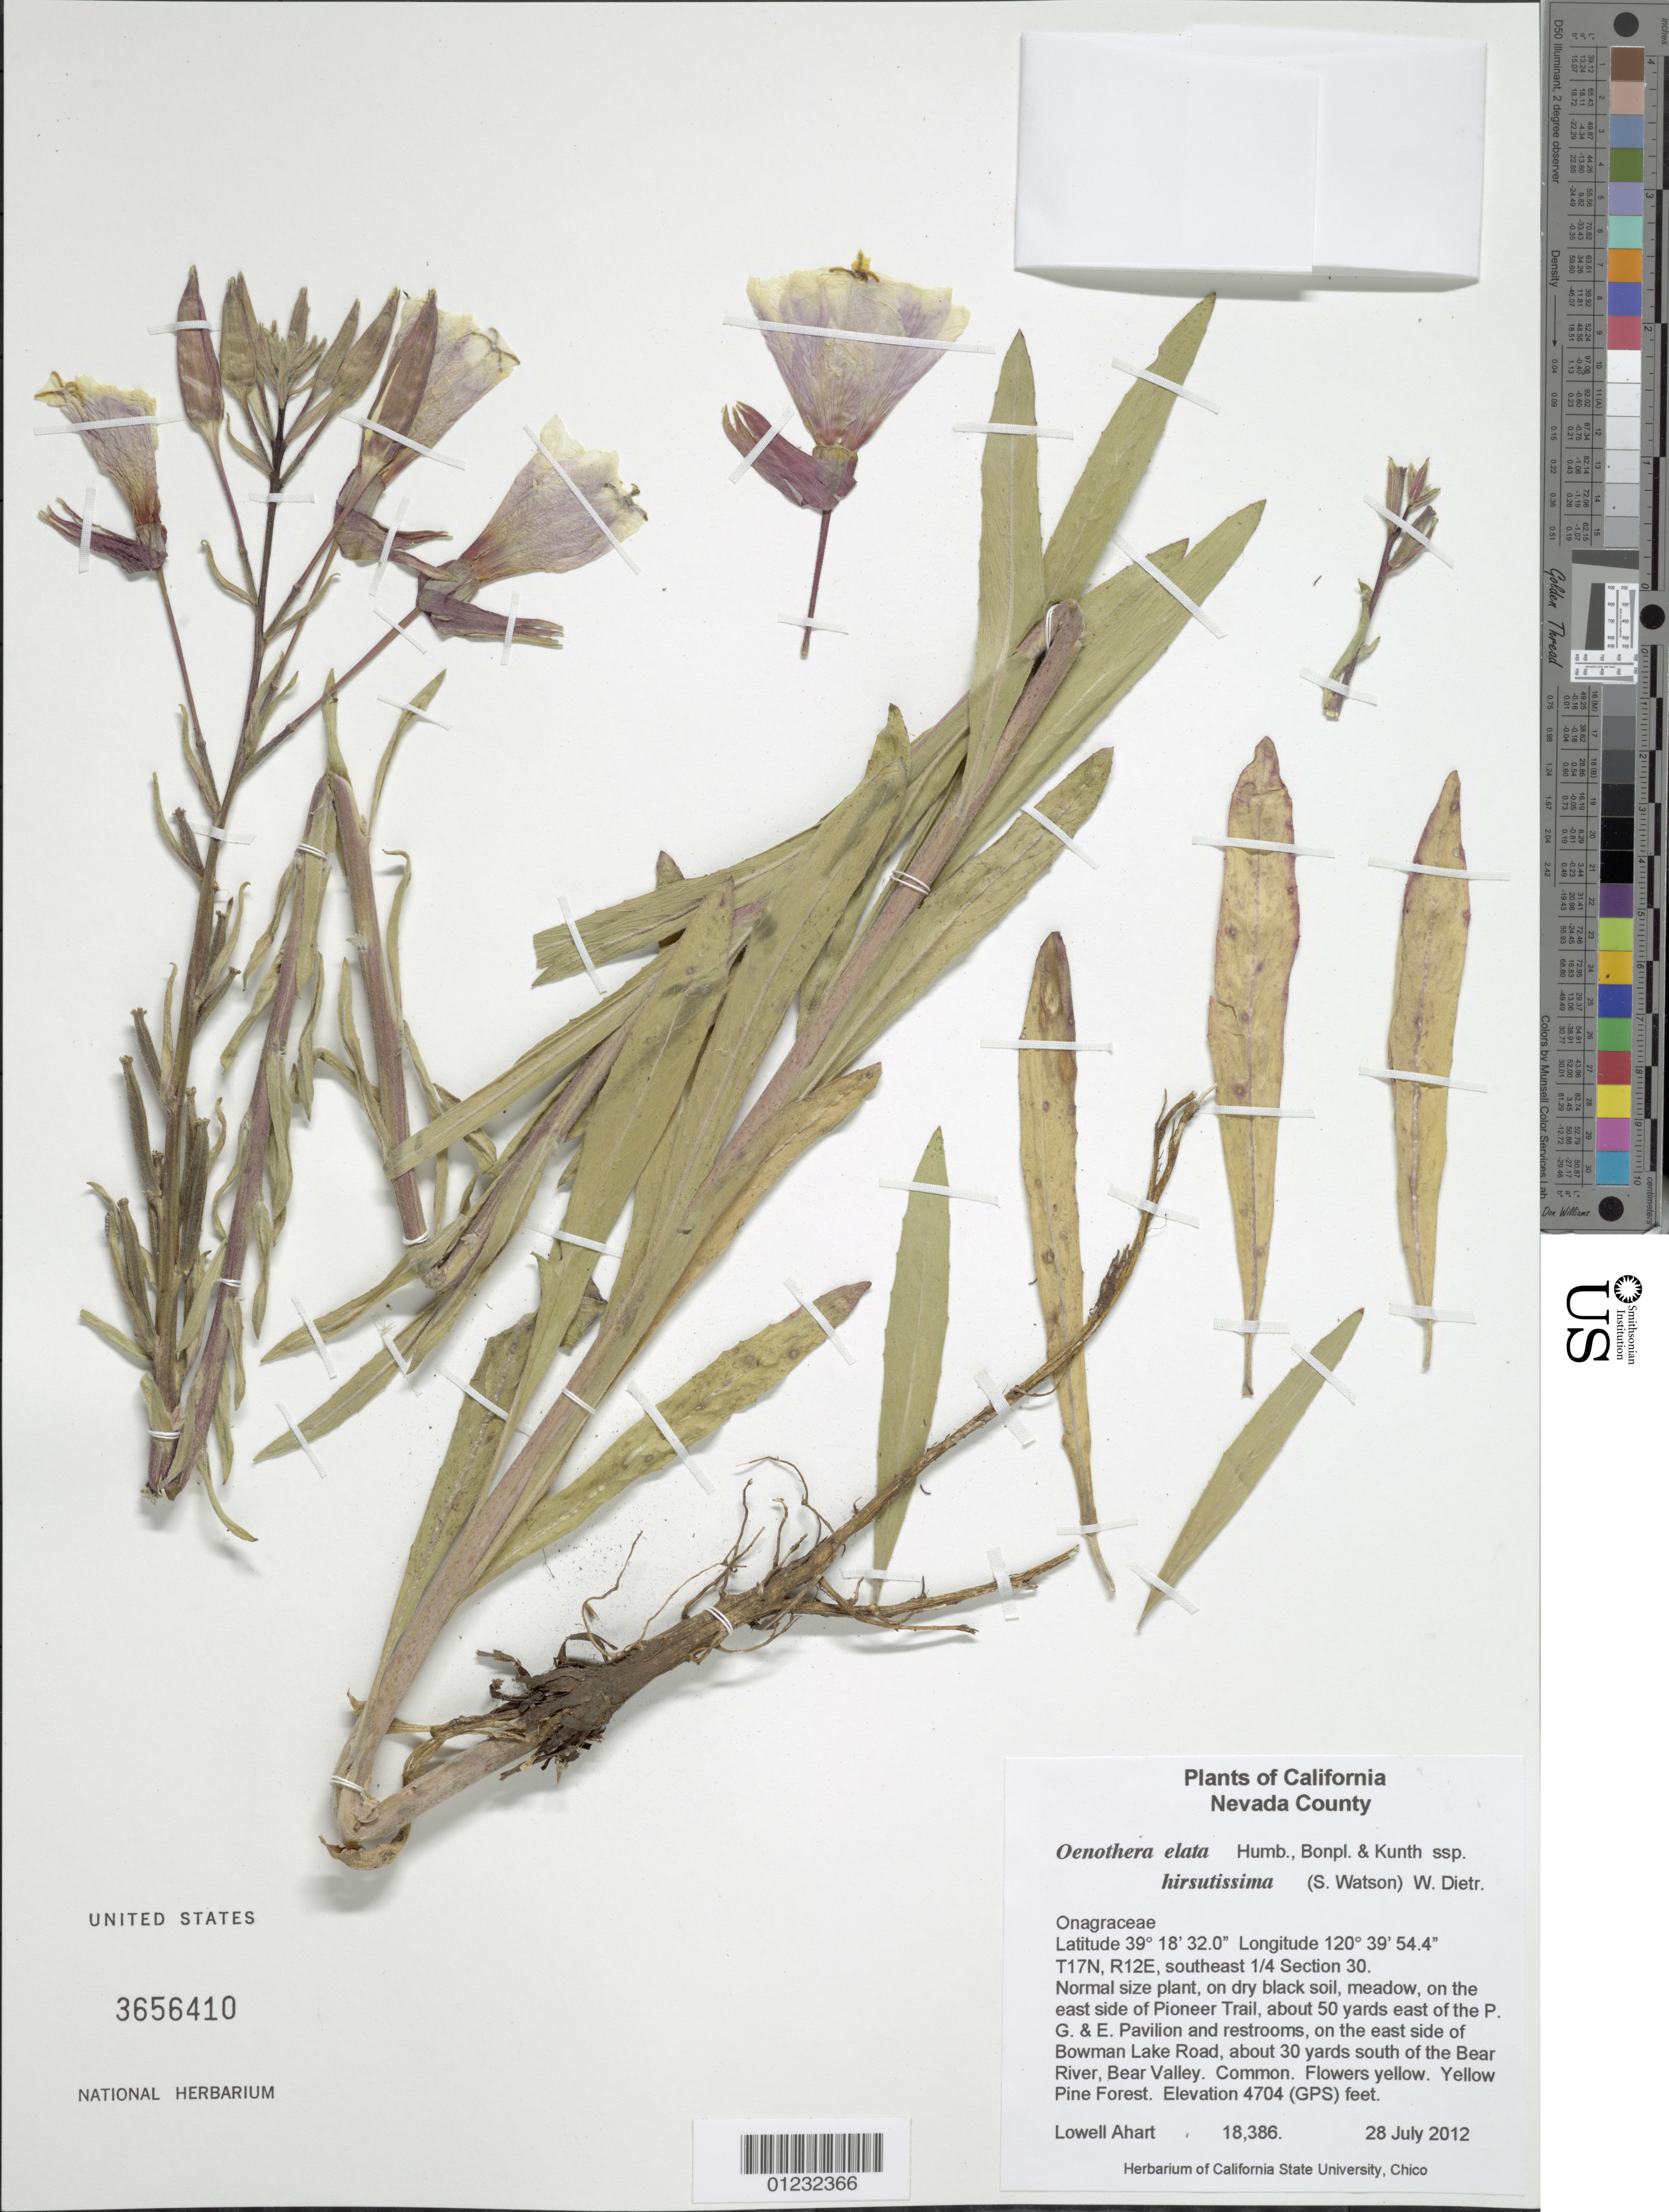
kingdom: Plantae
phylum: Tracheophyta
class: Magnoliopsida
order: Myrtales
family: Onagraceae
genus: Oenothera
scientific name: Oenothera elata subsp. hirsutissima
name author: (A. Gray ex S. Watson) W. Dietr.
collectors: L. Ahart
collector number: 18386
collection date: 2012-07-28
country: United States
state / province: California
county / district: San Bernardino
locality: T17N, R12E, southeast 1/4 Section 30. On the east side of Pioneer Trail, about 50 yards east of the P.G. and E. Pavilion and restrooms, on the east side of Bowman Lake Road., about 30 yards south of the Bear River, Bear Valley.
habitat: On dry black soil, meadow.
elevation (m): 1434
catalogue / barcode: US 3656410